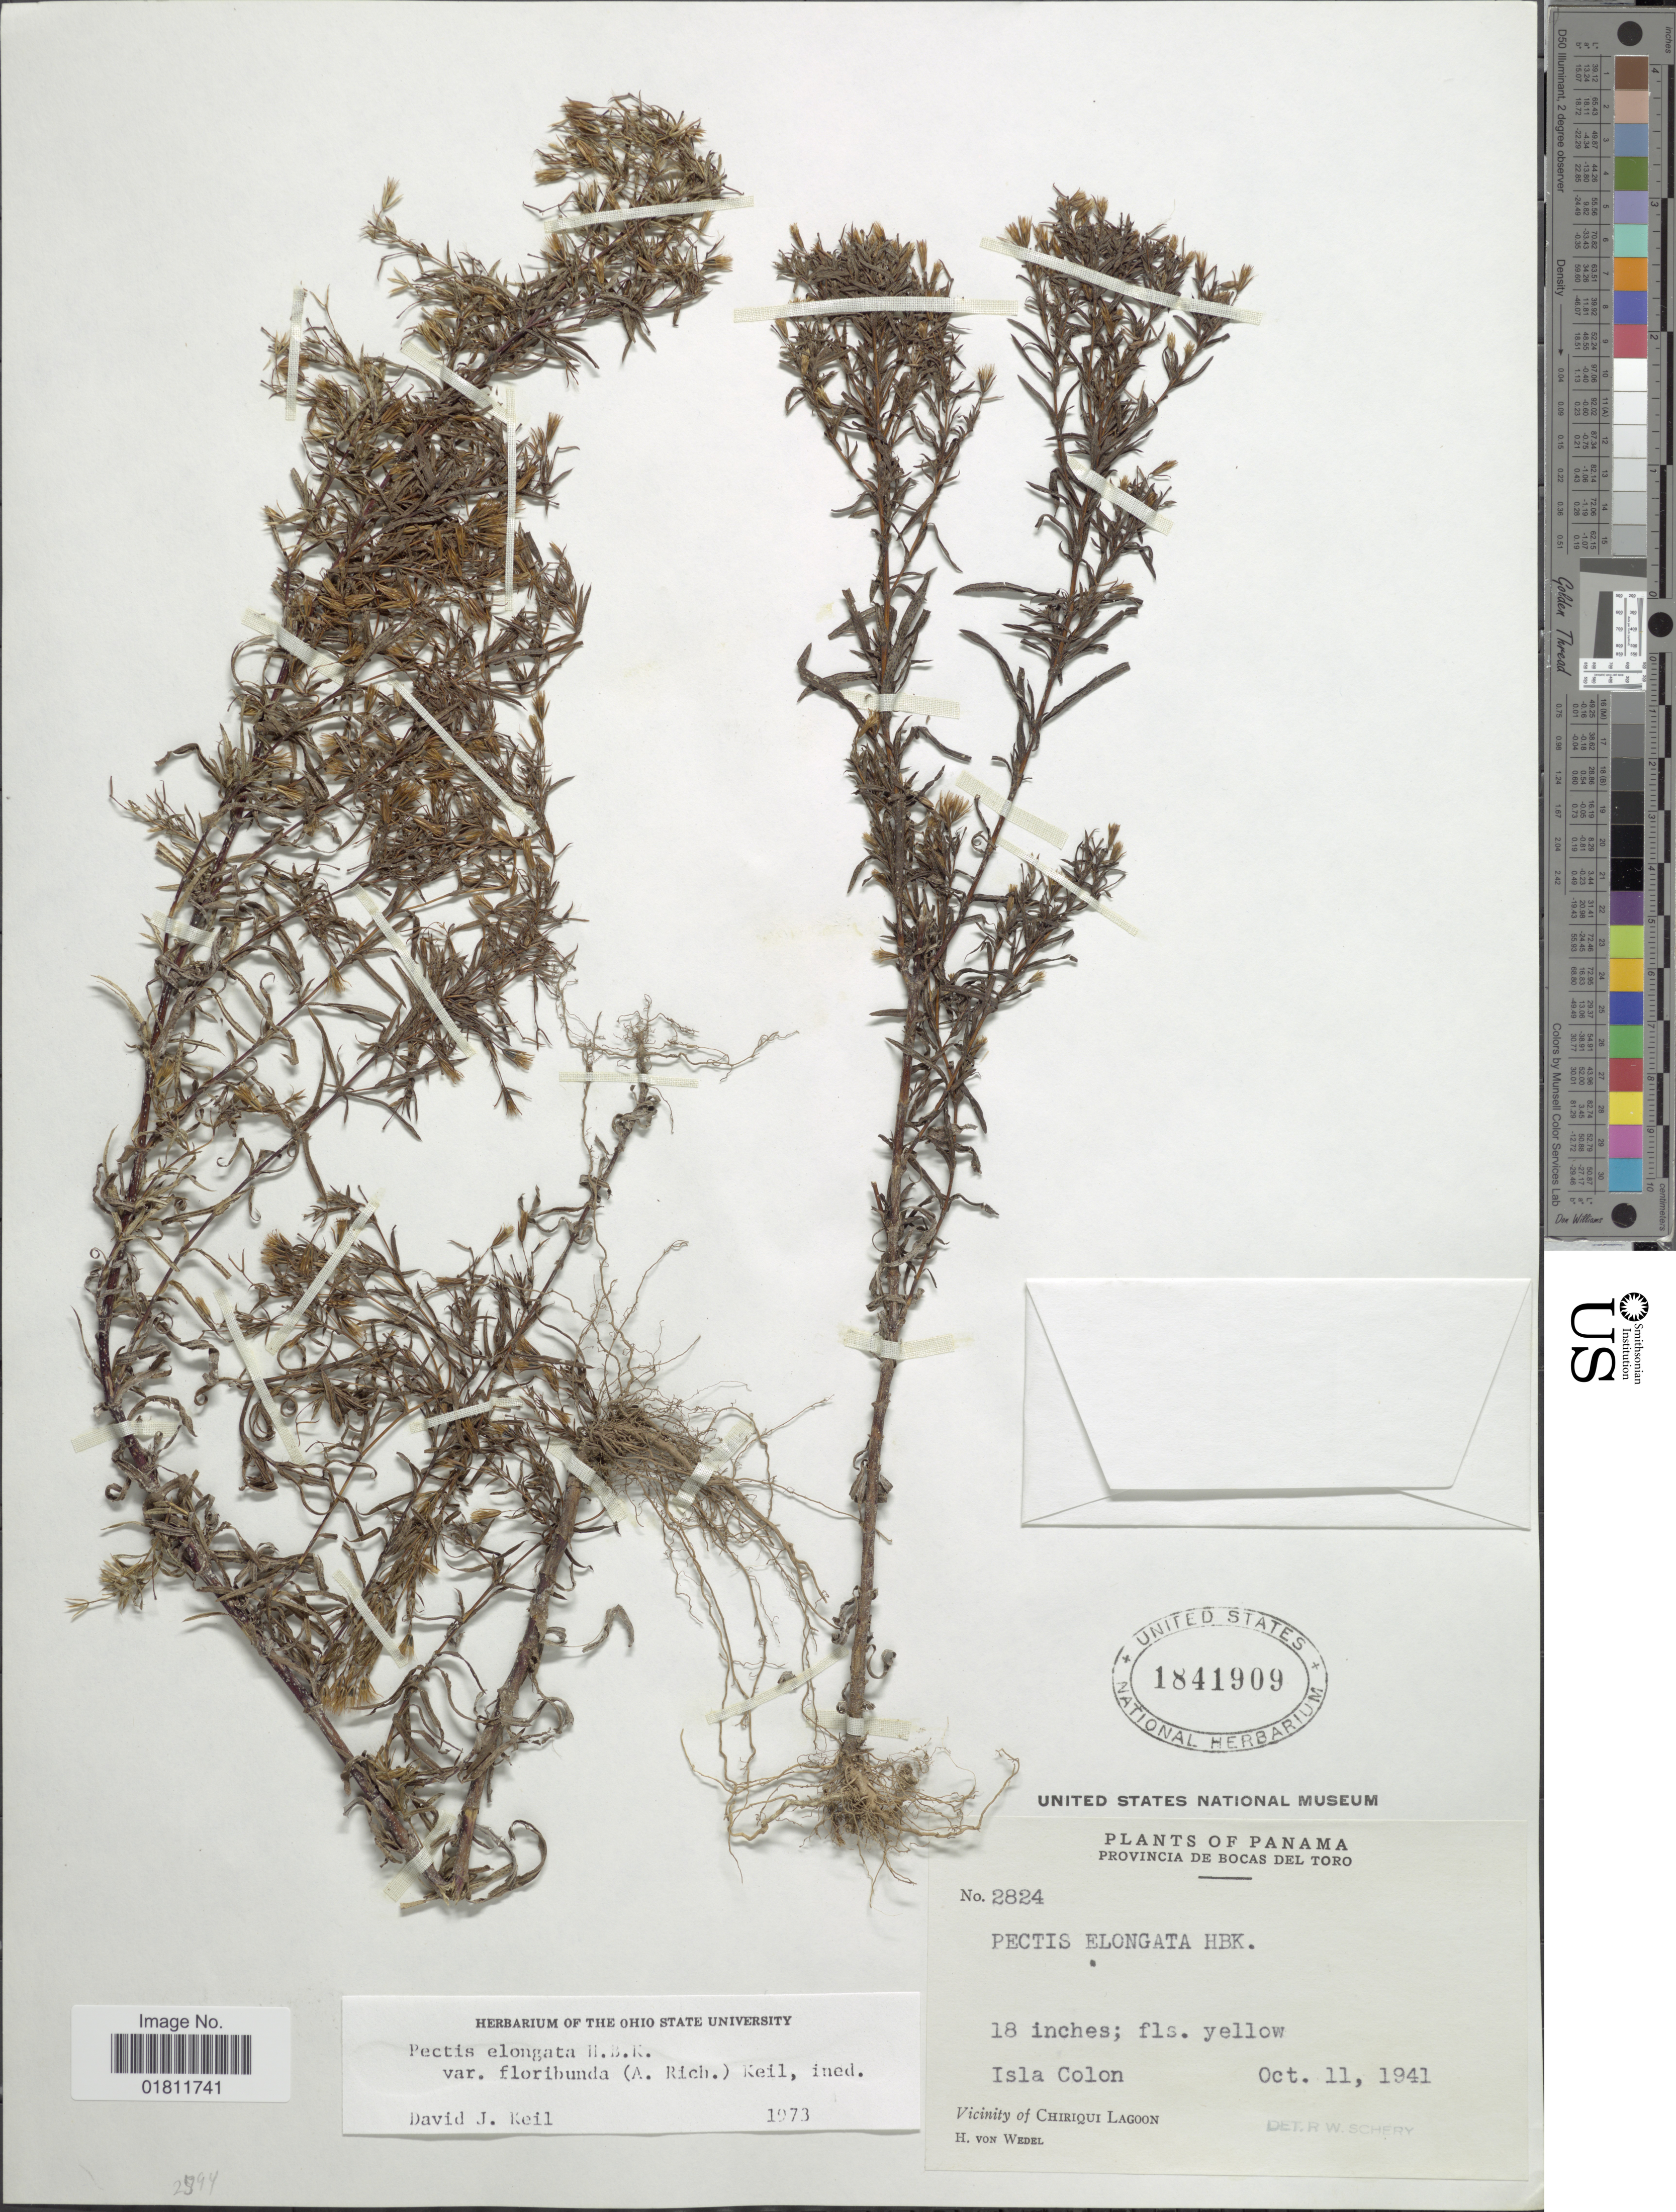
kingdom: Plantae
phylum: Tracheophyta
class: Magnoliopsida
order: Asterales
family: Asteraceae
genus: Pectis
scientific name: Pectis elongata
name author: Kunth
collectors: H. von Wedel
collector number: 2824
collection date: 1941-10-11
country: Panama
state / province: Bocas del Toro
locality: Provincia de Bocas del Toro. Isla Colon, Vicinity of Chiriqui Lagoon.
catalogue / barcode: US 1841909